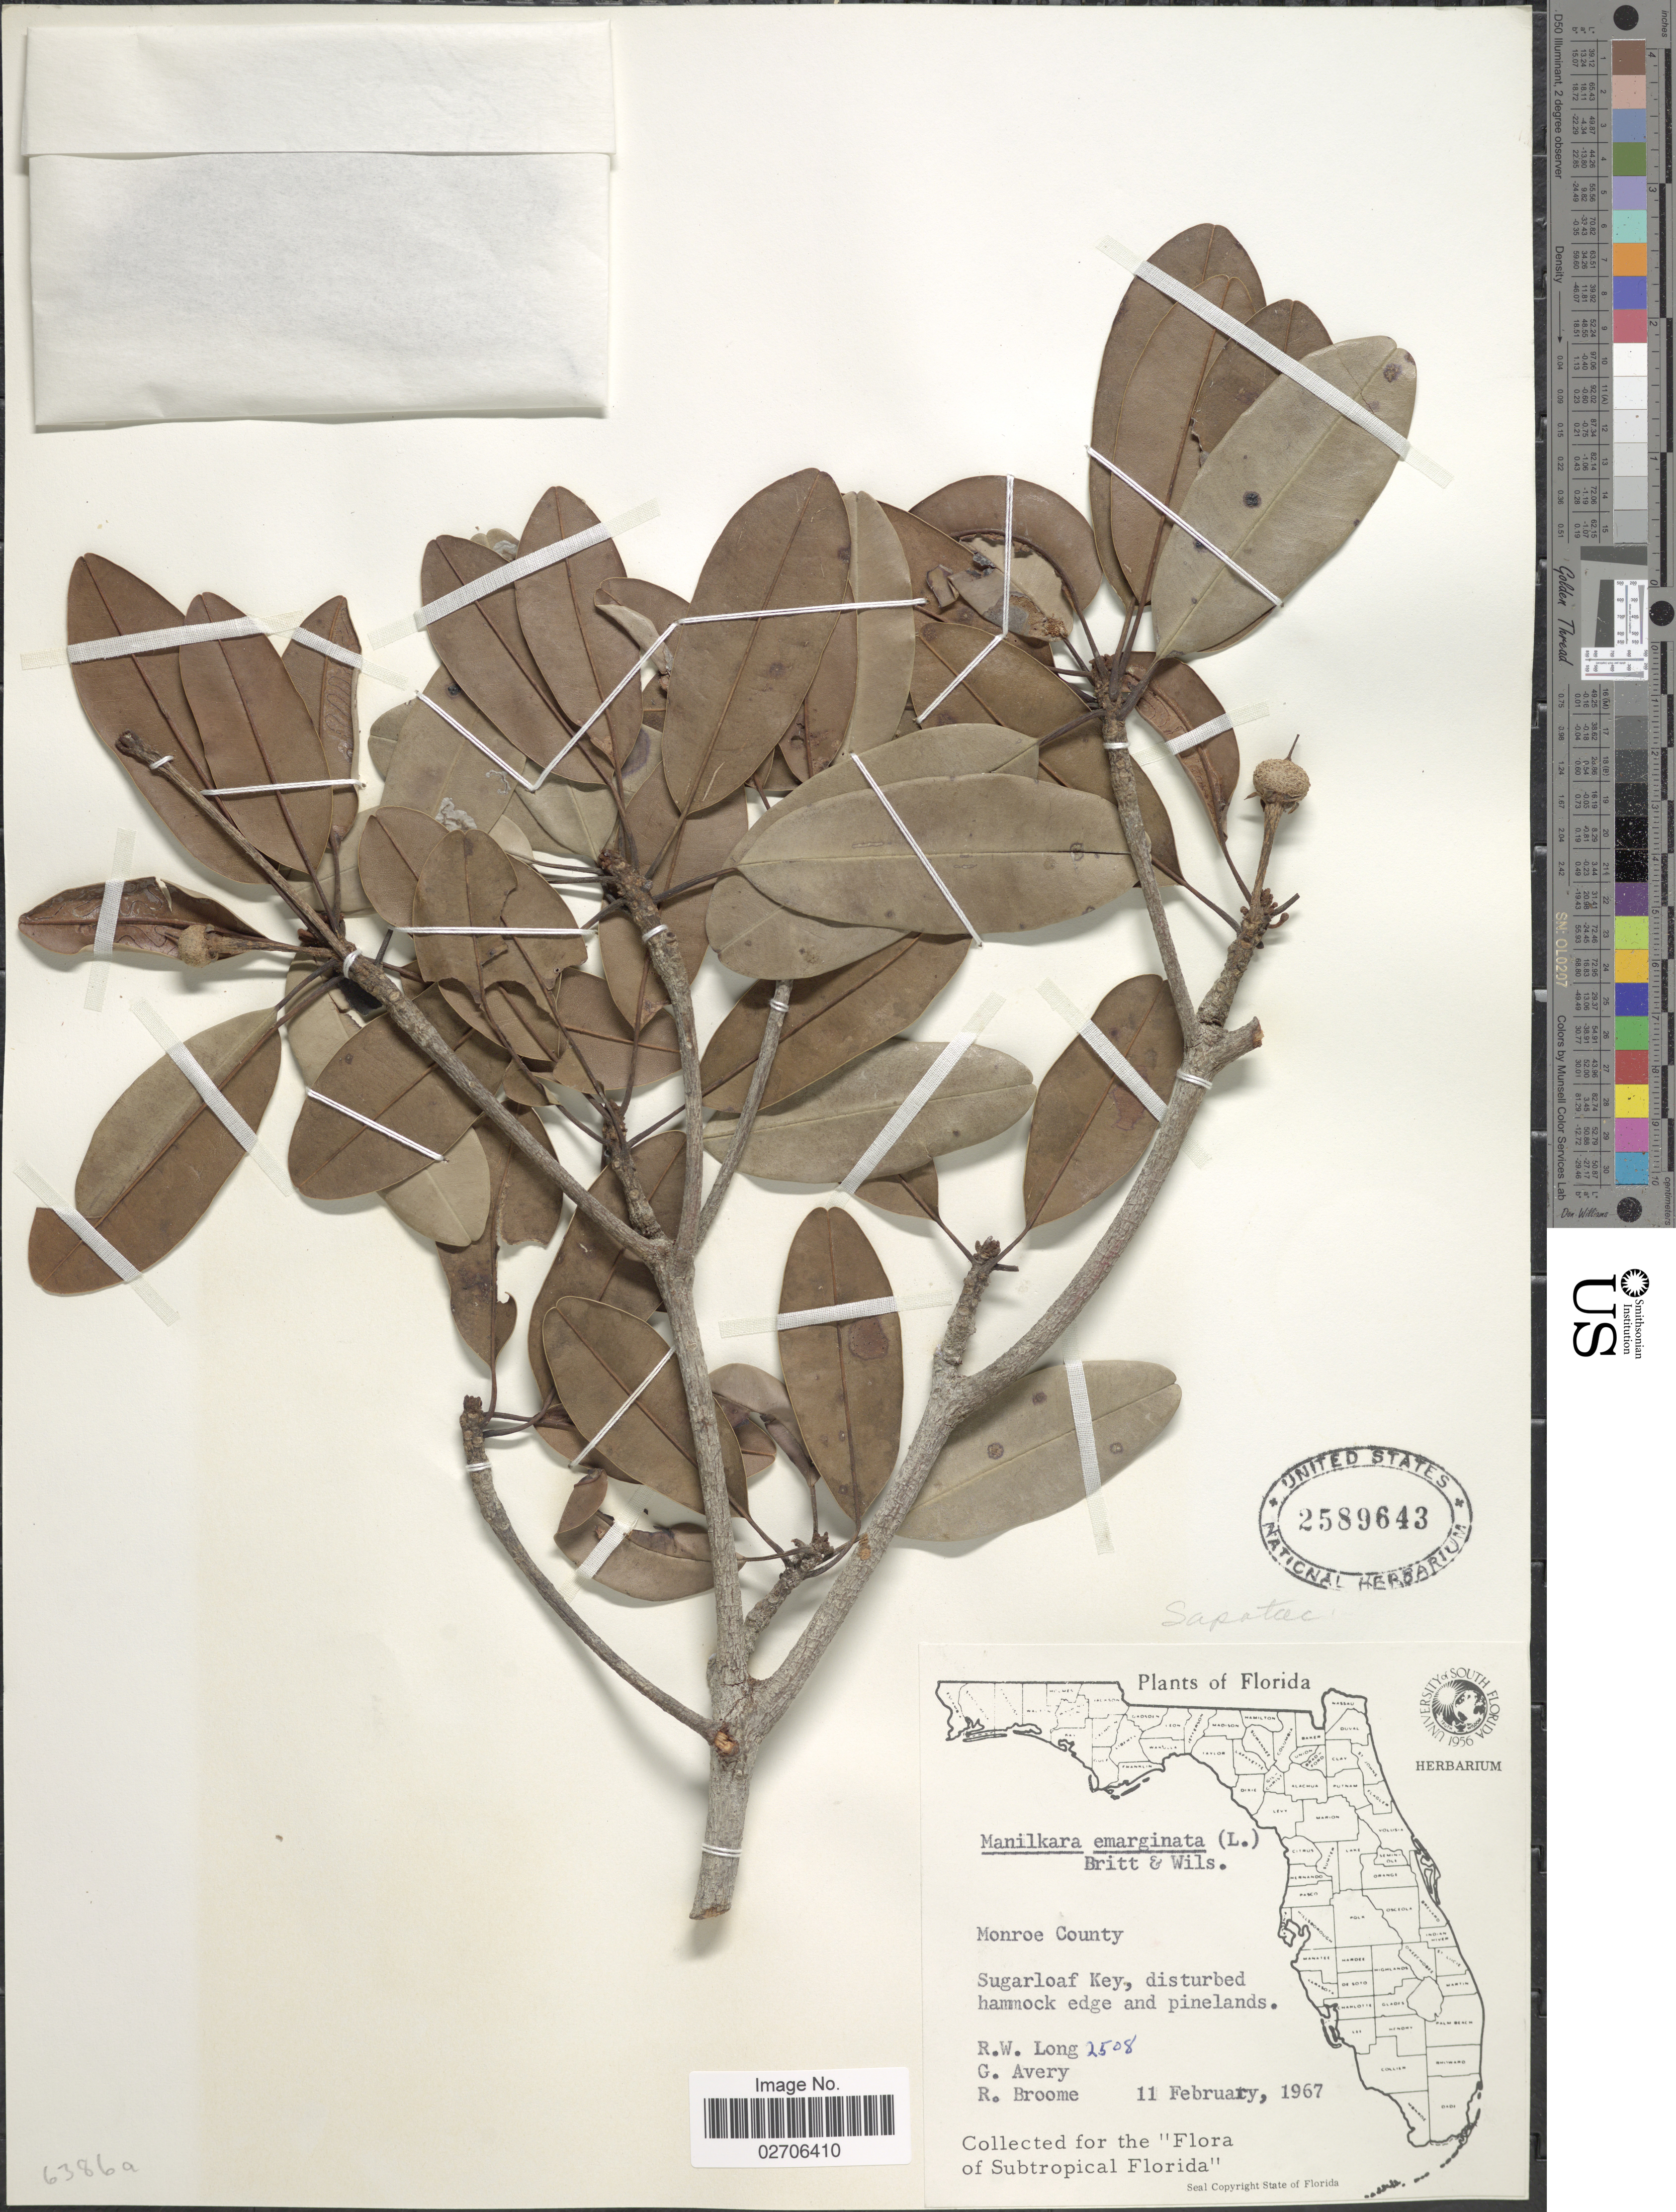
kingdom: Plantae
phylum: Tracheophyta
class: Magnoliopsida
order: Ericales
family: Sapotaceae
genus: Manilkara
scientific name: Manilkara emarginata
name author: (L.) Britton & P. Wilson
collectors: R. W. Long, G. Avery & R. Broome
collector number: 2508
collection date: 1967-02-11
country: United States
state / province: Florida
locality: Monroe County, Sugarloaf Key, disturbed hammock edge and pinelands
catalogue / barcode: US 2589643